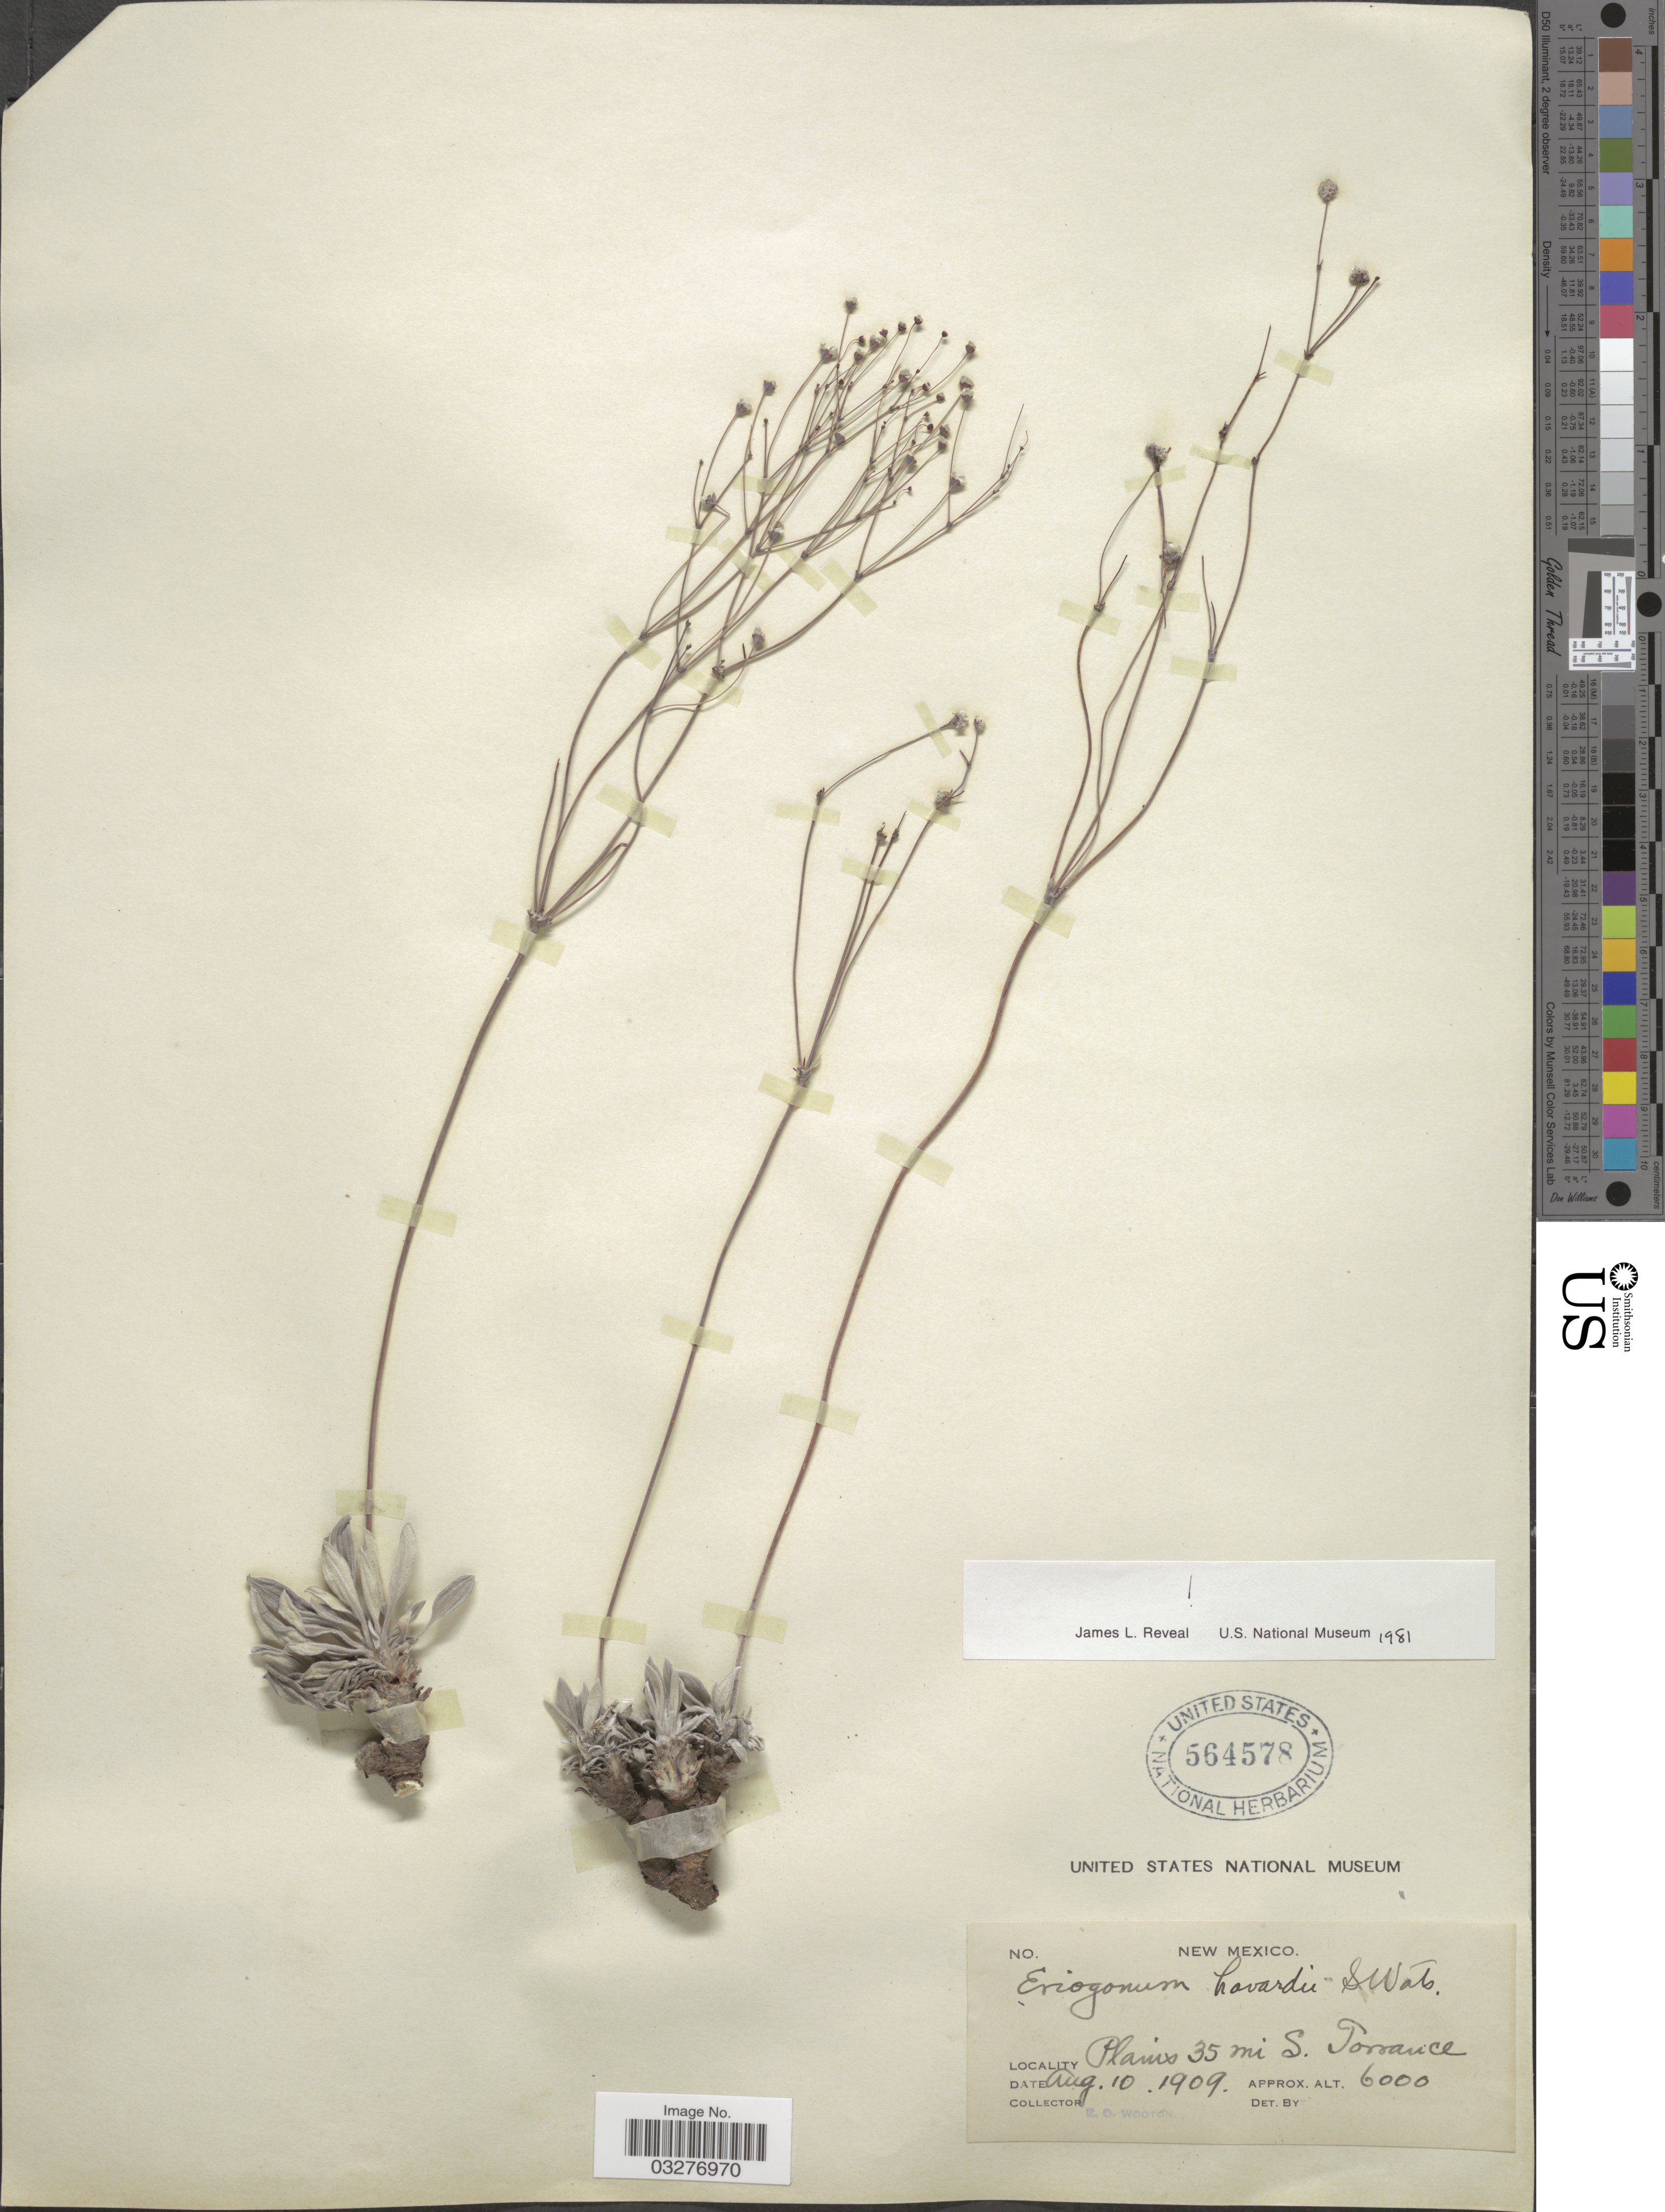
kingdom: Plantae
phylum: Tracheophyta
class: Magnoliopsida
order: Caryophyllales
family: Polygonaceae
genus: Eriogonum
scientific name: Eriogonum havardii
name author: S. Watson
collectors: E. O. Wooton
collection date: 1909-08-10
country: United States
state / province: New Mexico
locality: Plains 35 mi S. Torrance.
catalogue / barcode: US 564578